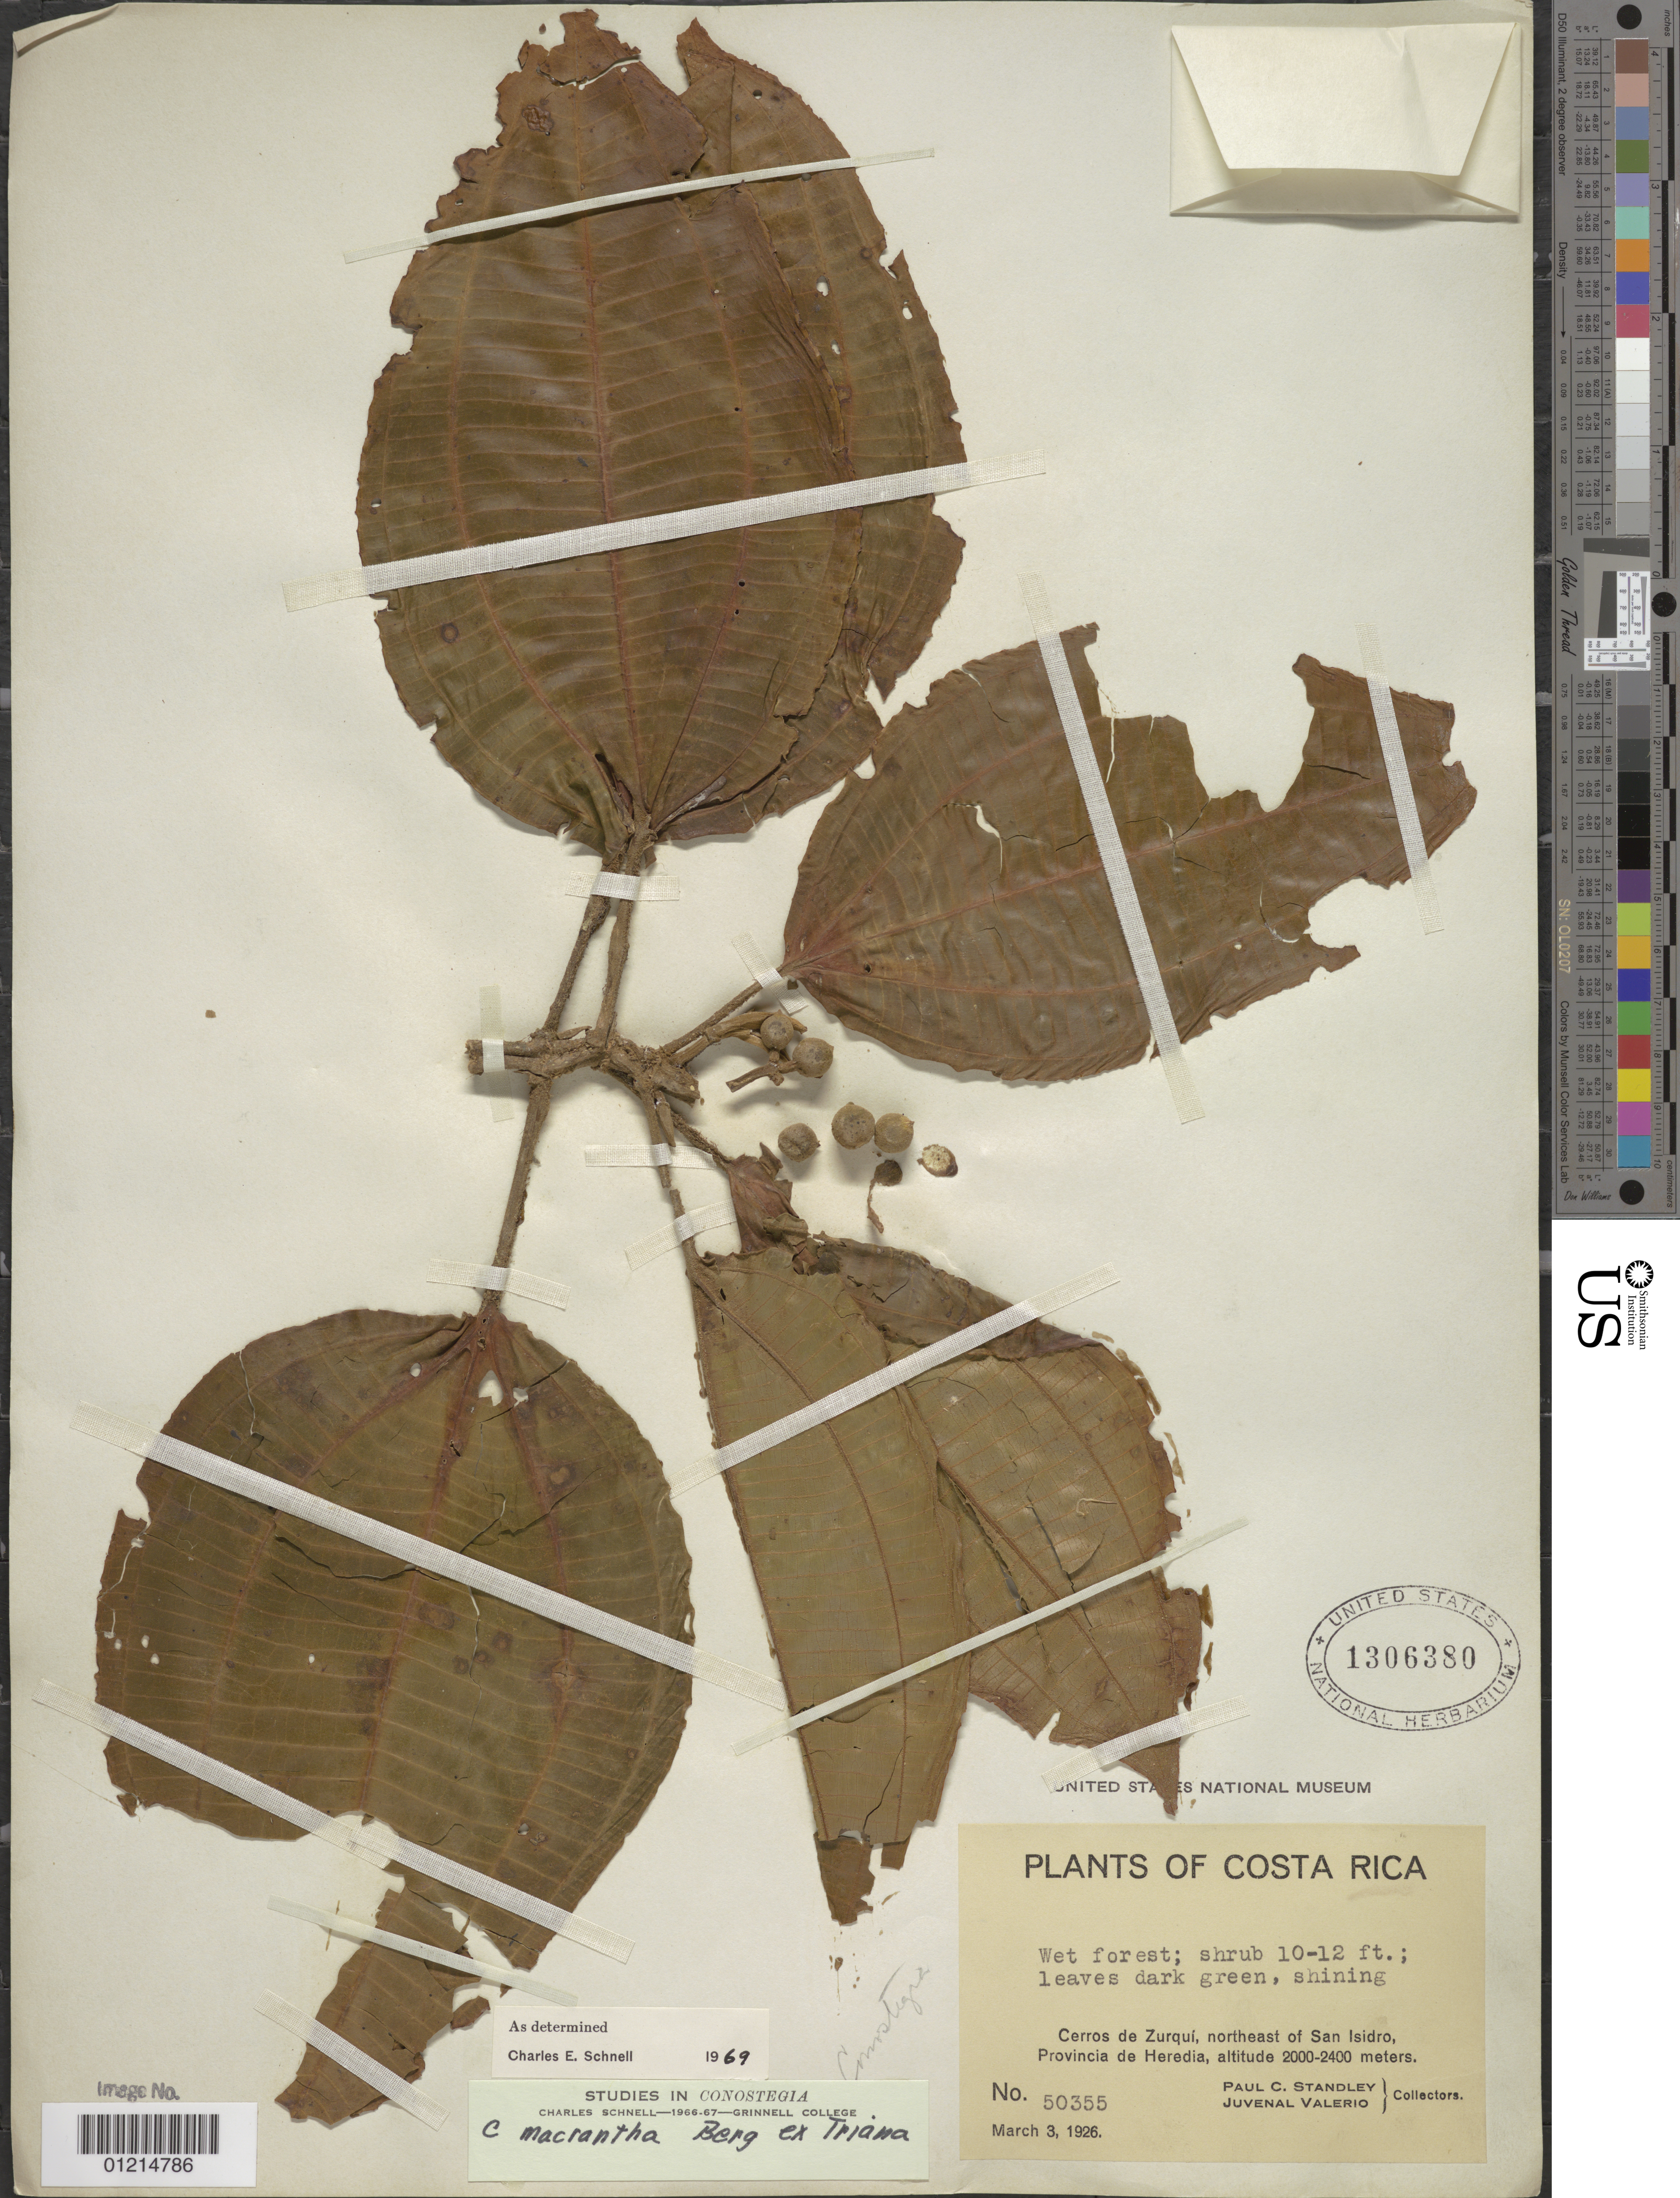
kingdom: Plantae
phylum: Tracheophyta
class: Magnoliopsida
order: Myrtales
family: Melastomataceae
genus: Conostegia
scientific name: Conostegia macrantha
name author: O. Berg ex Triana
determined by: Schnell, C. E.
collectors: P. C. Standley & J. Valerio R.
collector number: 50355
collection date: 1926-03-03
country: Costa Rica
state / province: Heredia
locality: Cerros de Zurqui, N of San Isidro.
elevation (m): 2000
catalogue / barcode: US 1306380